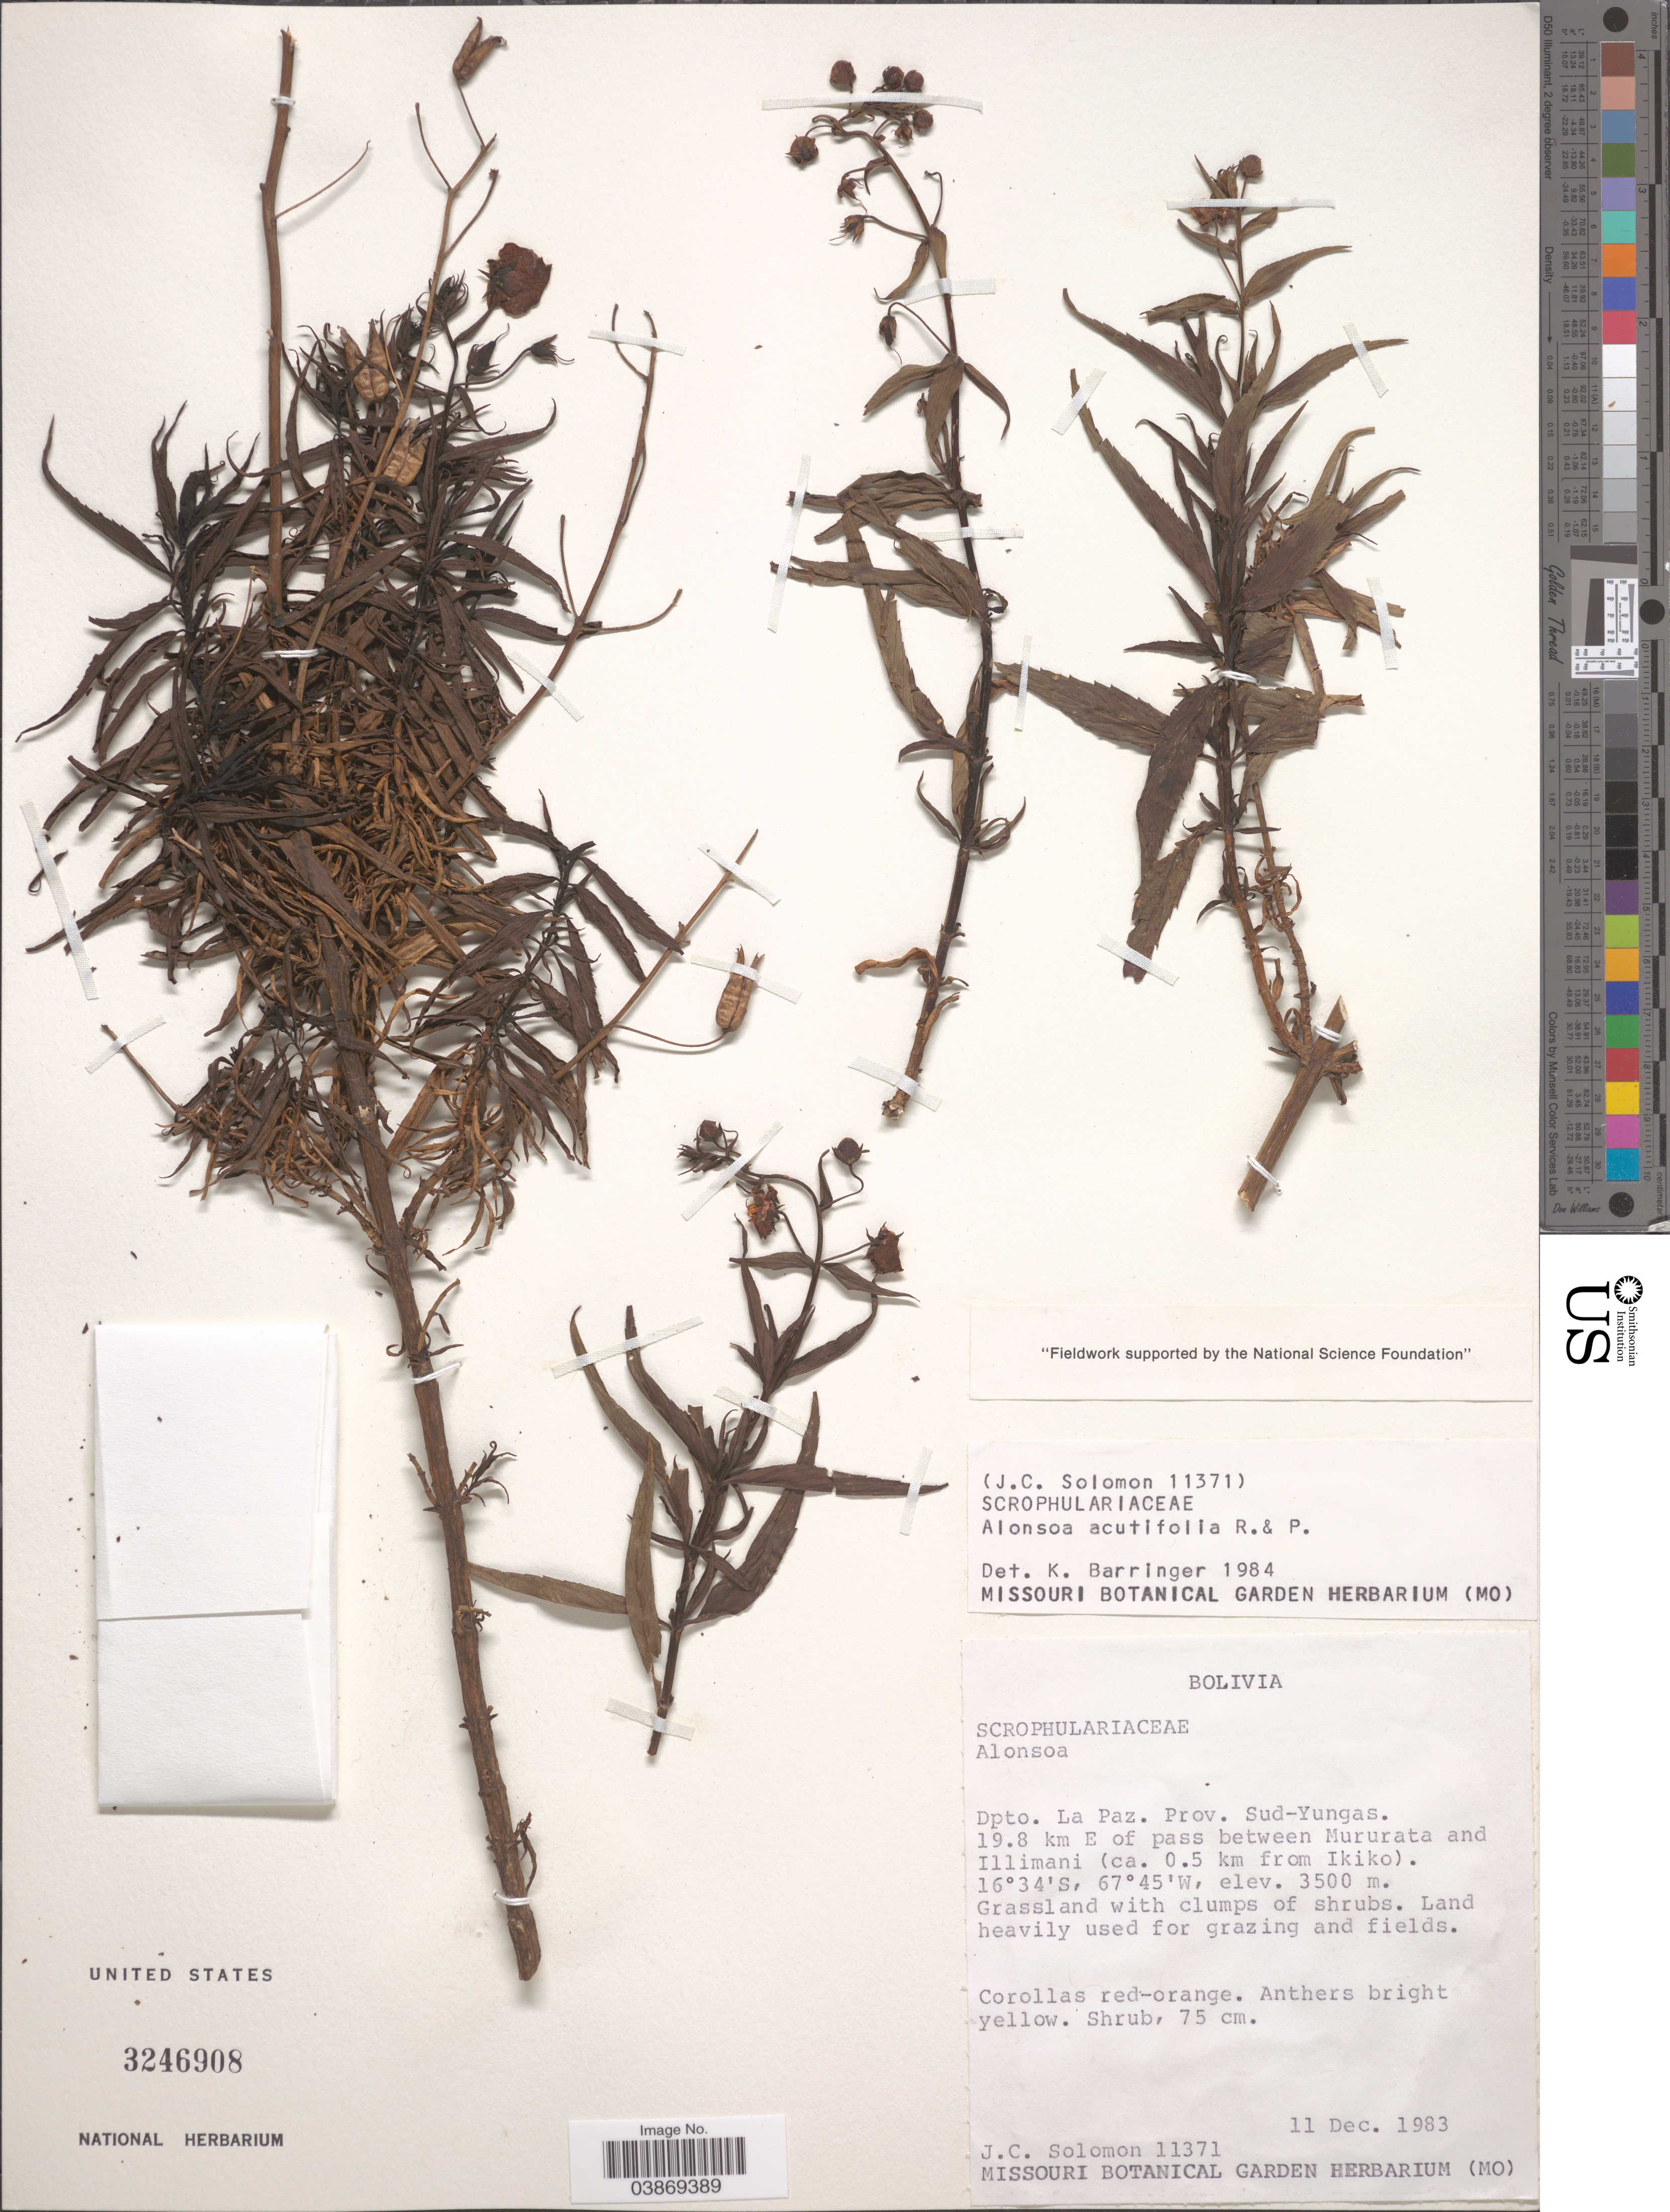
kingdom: Plantae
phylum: Tracheophyta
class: Magnoliopsida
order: Lamiales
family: Scrophulariaceae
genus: Alonsoa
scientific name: Alonsoa acutifolia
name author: Ruiz & Pav.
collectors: J. C. Solomon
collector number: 11371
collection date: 1983-12-11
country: Bolivia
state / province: La Paz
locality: Dpto. La Paz. Prov. Sud-Yungas. 19.8 km E of pass between Mururata and Illimani (ca. 0.5 km from Ikiko).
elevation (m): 3500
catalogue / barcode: US 3246908